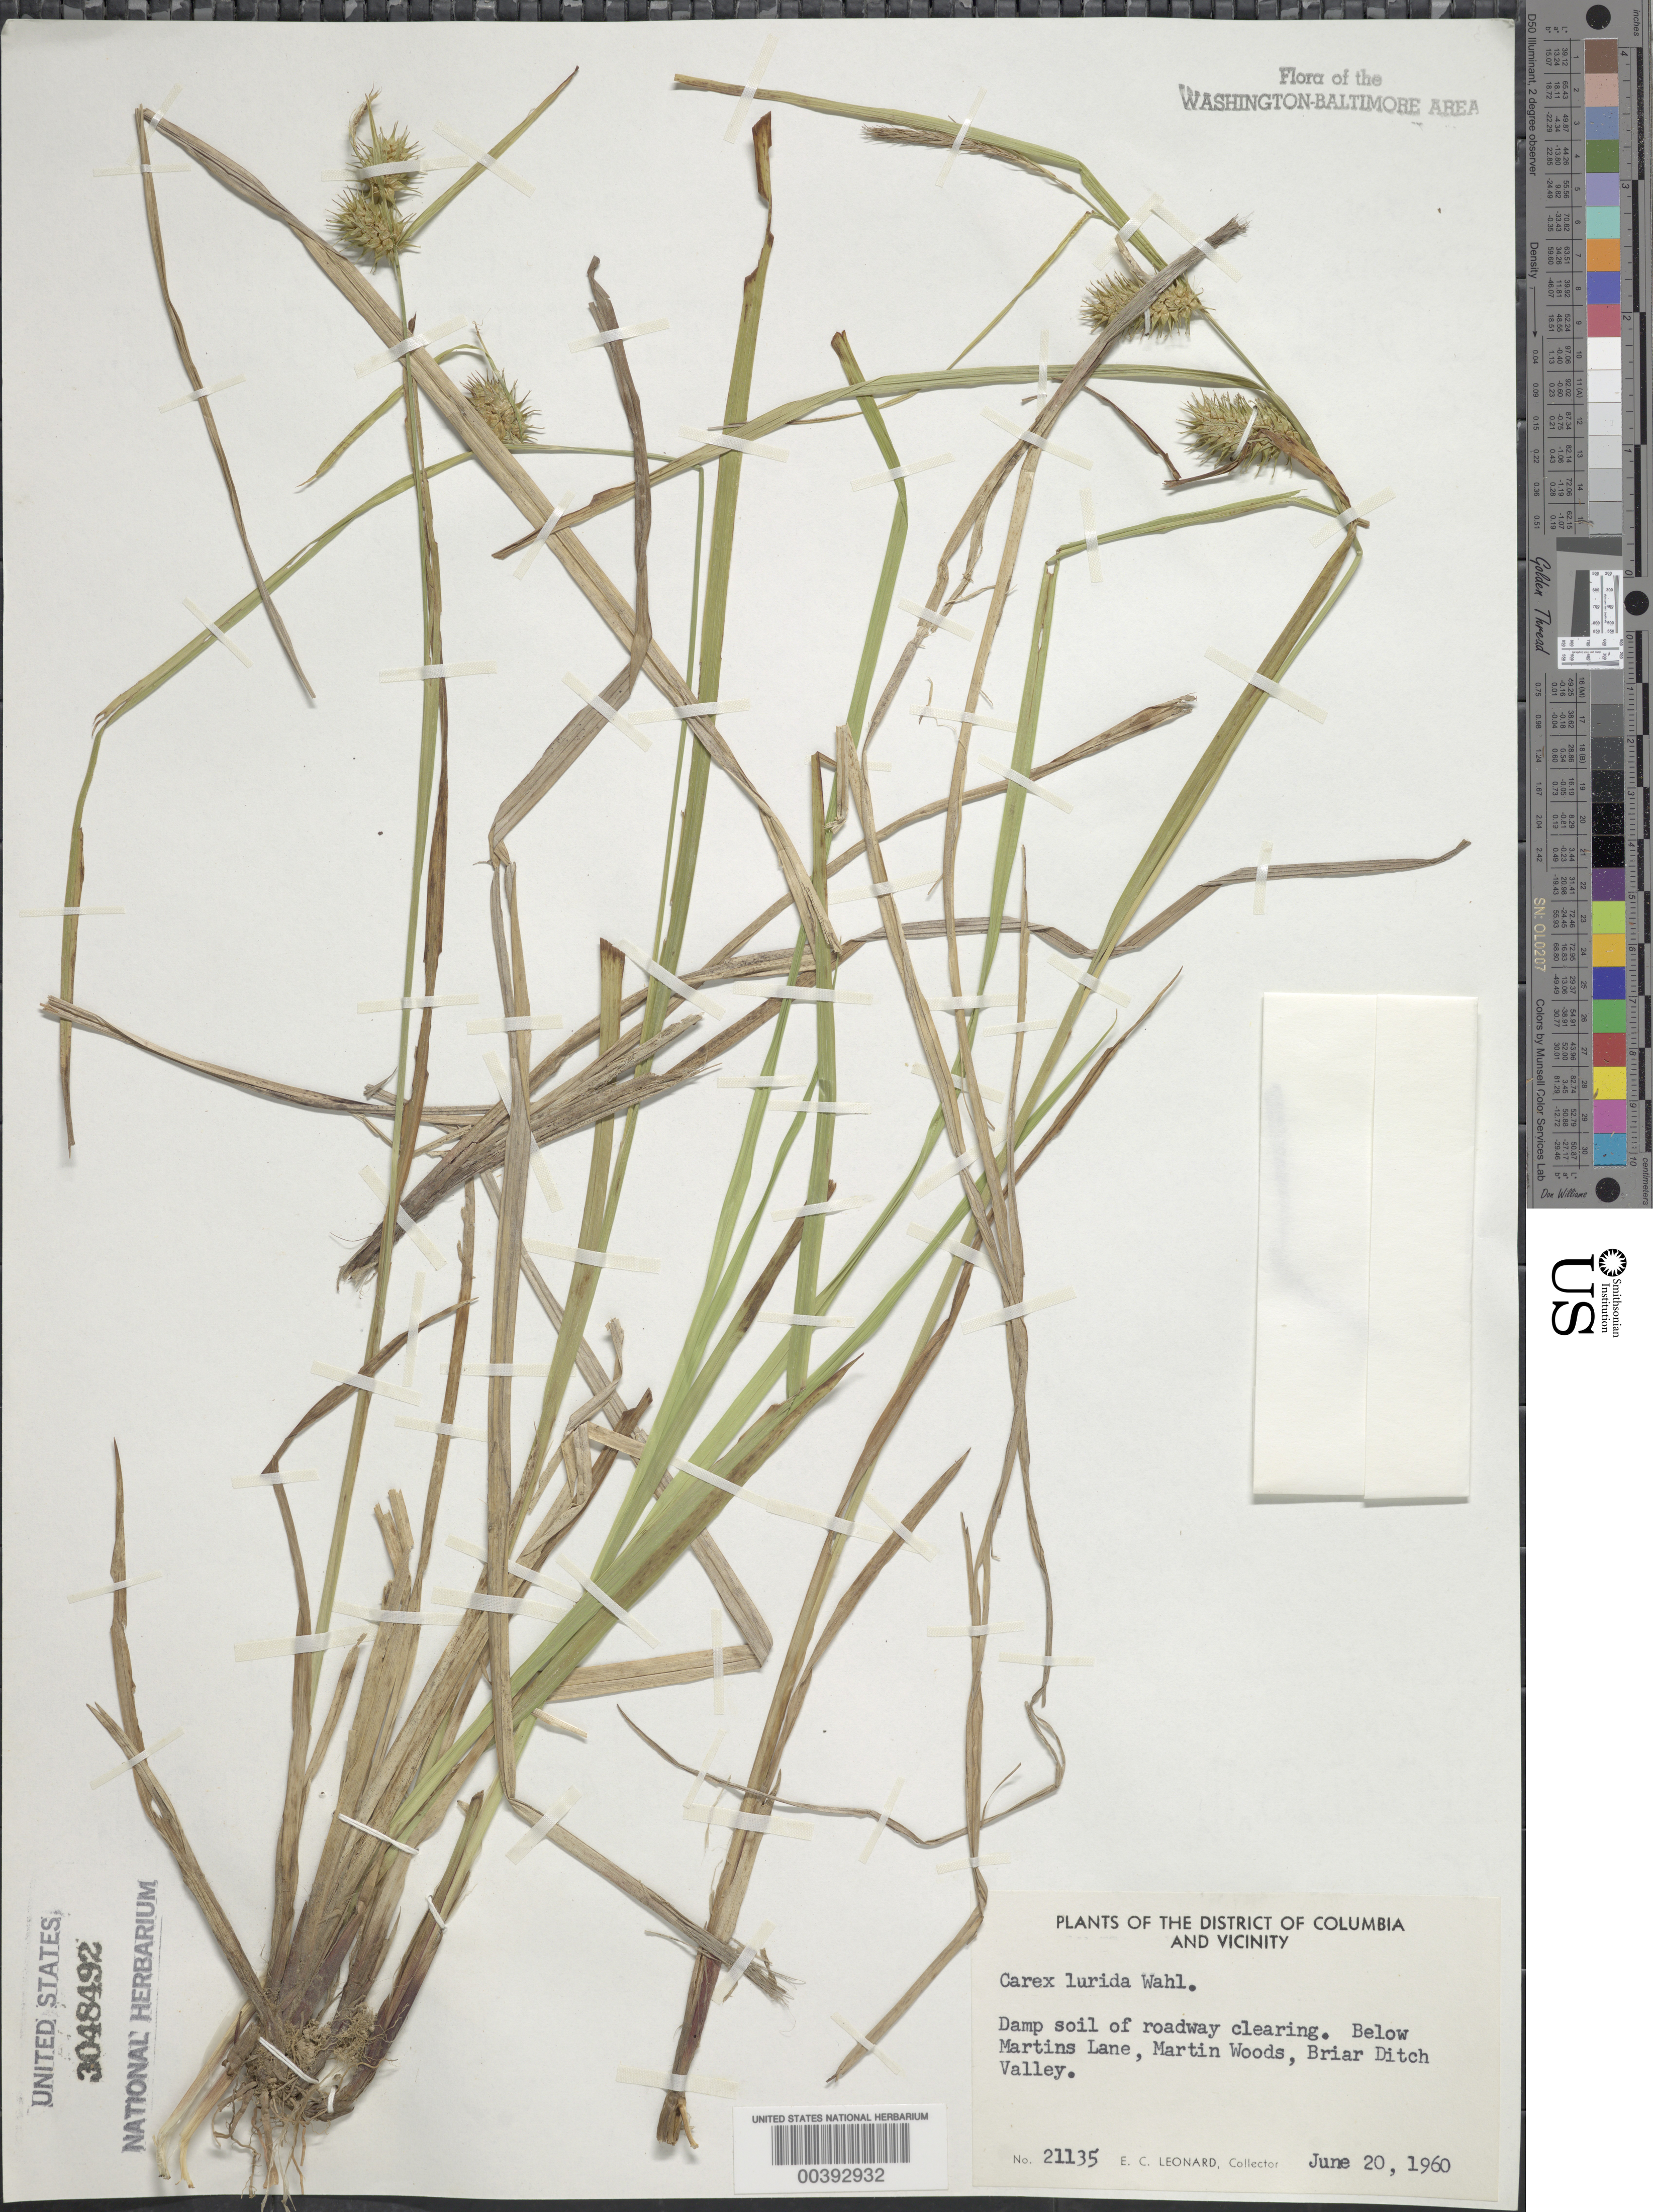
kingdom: Plantae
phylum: Tracheophyta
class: Liliopsida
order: Poales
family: Cyperaceae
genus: Carex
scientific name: Carex lurida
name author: Wahlenb.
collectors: E. C. Leonard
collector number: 21135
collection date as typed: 20 Jun 1960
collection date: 1960-06-20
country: United States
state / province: Maryland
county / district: Prince George's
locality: Below Martins Lane, Briar Ditch Valley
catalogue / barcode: US 3048492